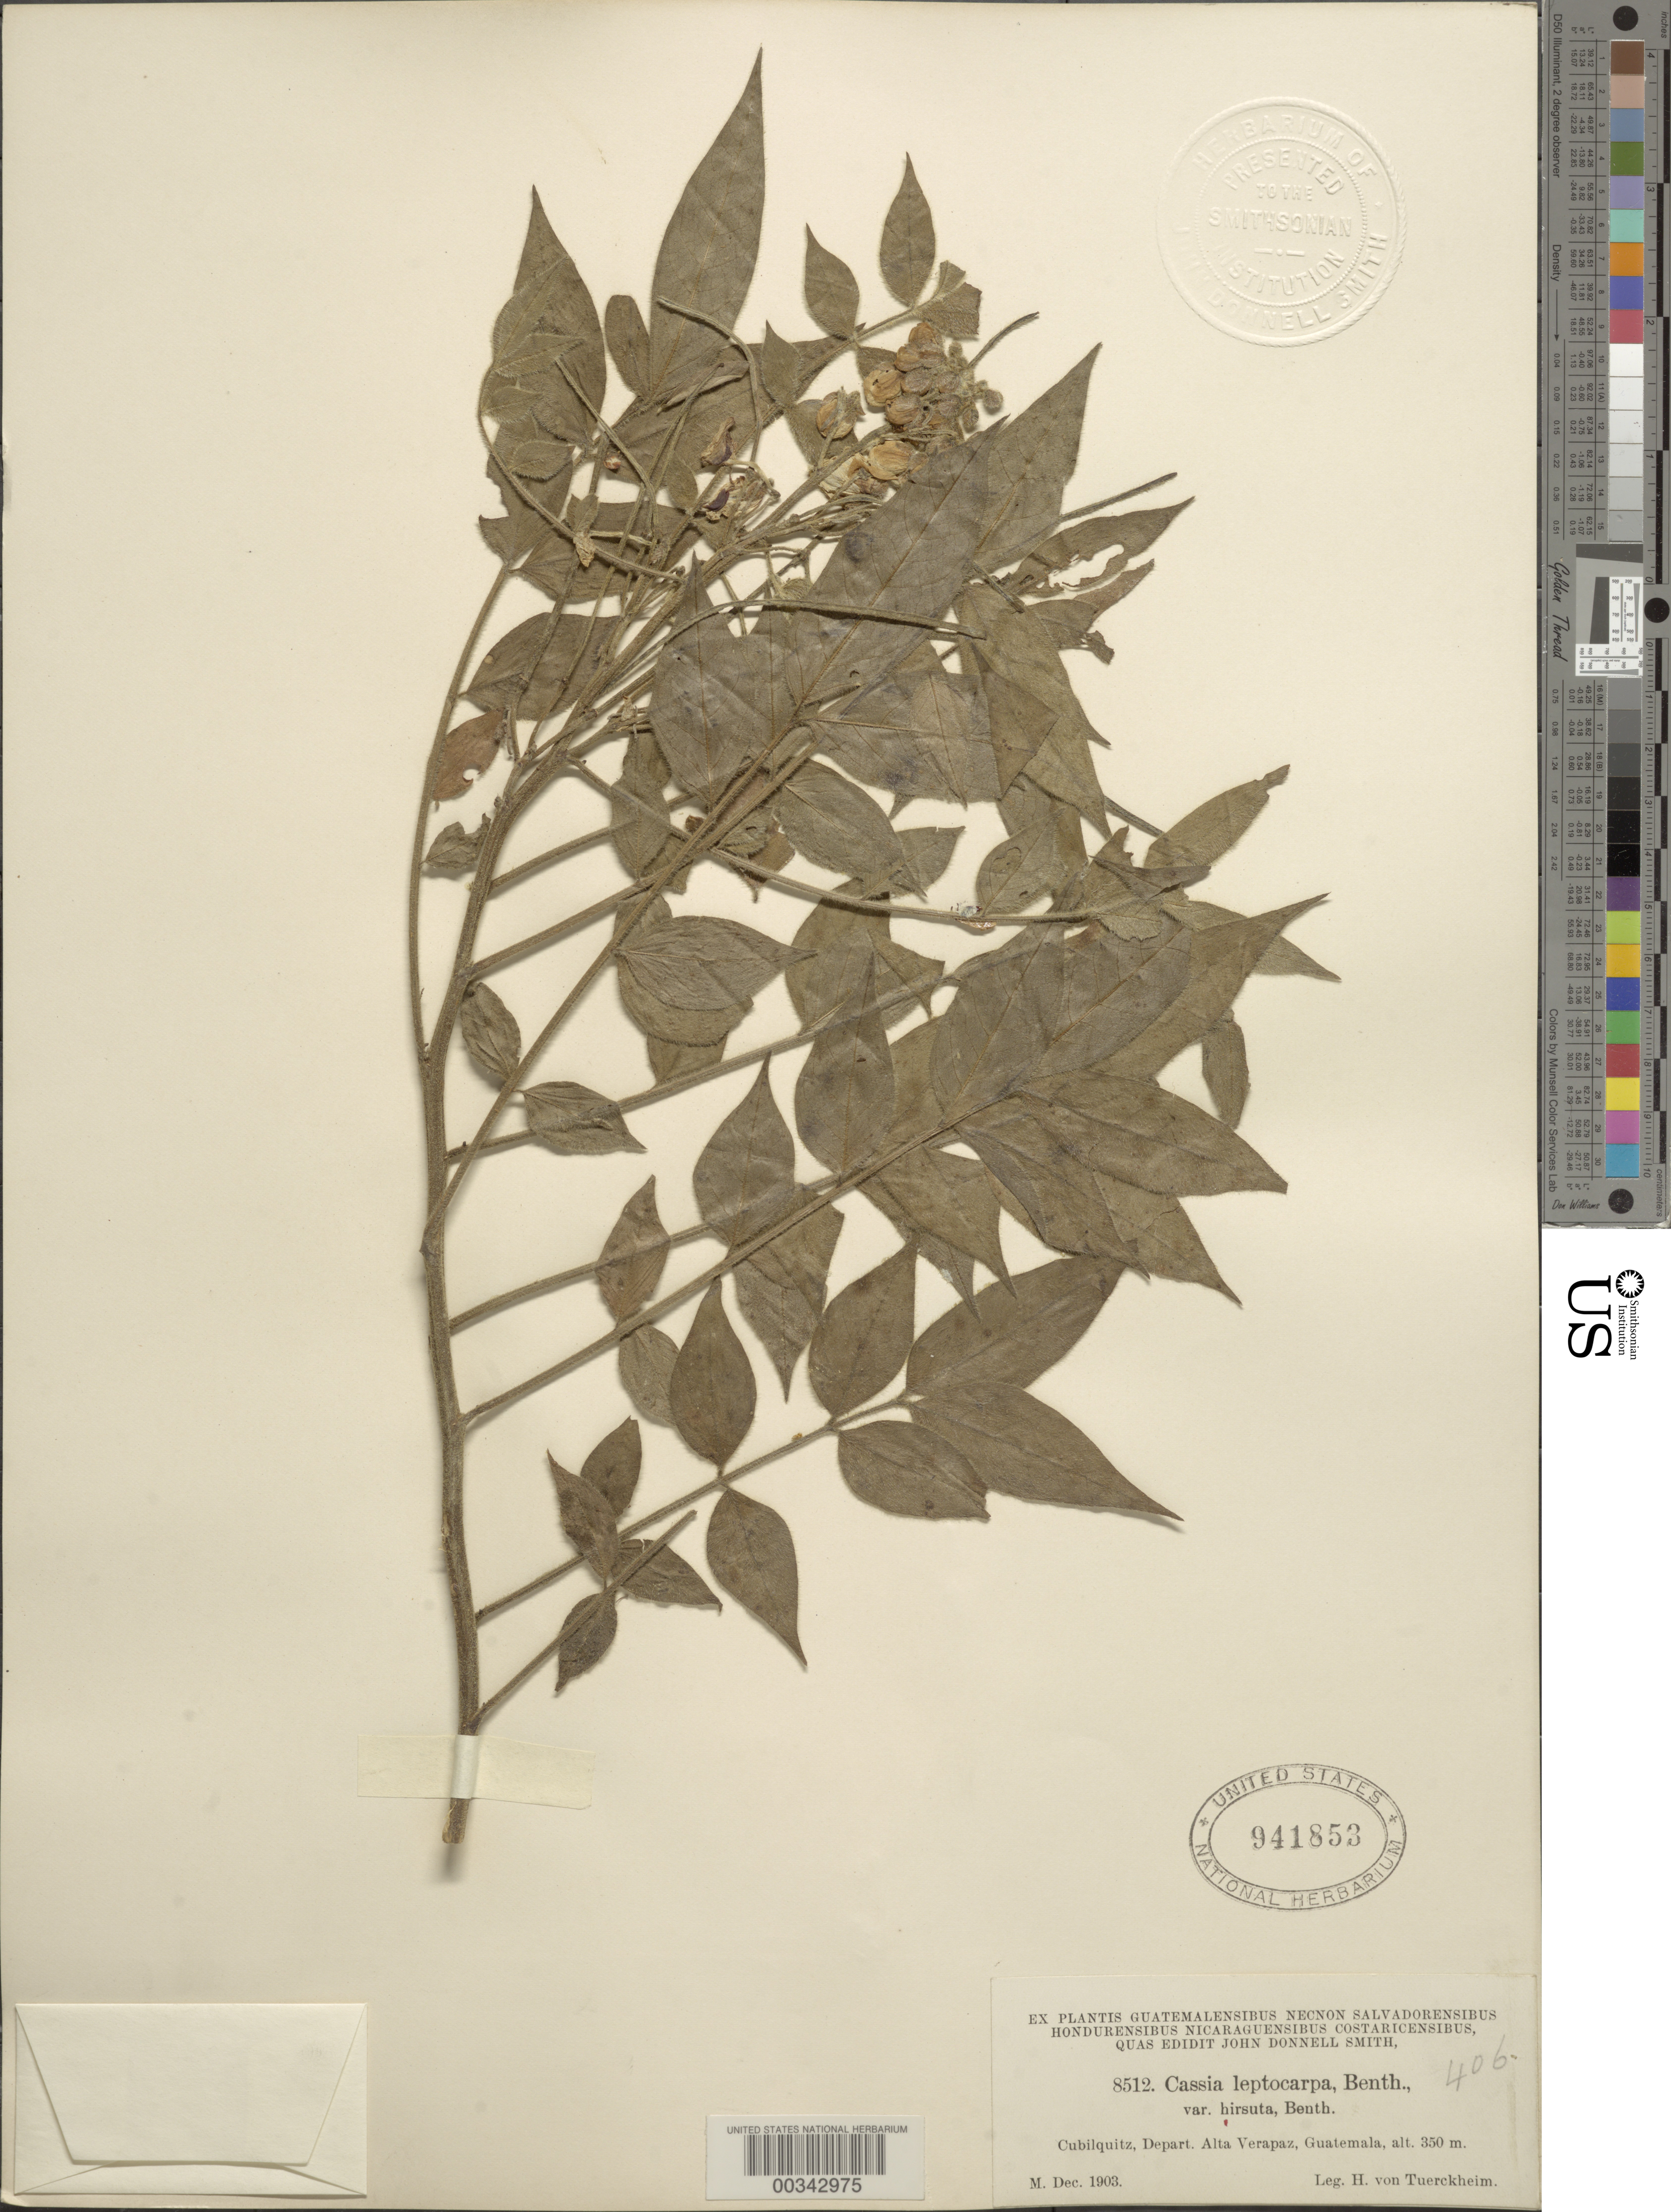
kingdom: Plantae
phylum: Tracheophyta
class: Magnoliopsida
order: Fabales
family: Fabaceae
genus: Senna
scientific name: Senna hirsuta var. leptocarpa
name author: (Benth.) H.S. Irwin & Barneby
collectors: H. von Türckheim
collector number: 8512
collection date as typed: Dec 1903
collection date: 1903-12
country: Guatemala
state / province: Alta Verapaz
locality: Cubilquitz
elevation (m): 350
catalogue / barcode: US 941853